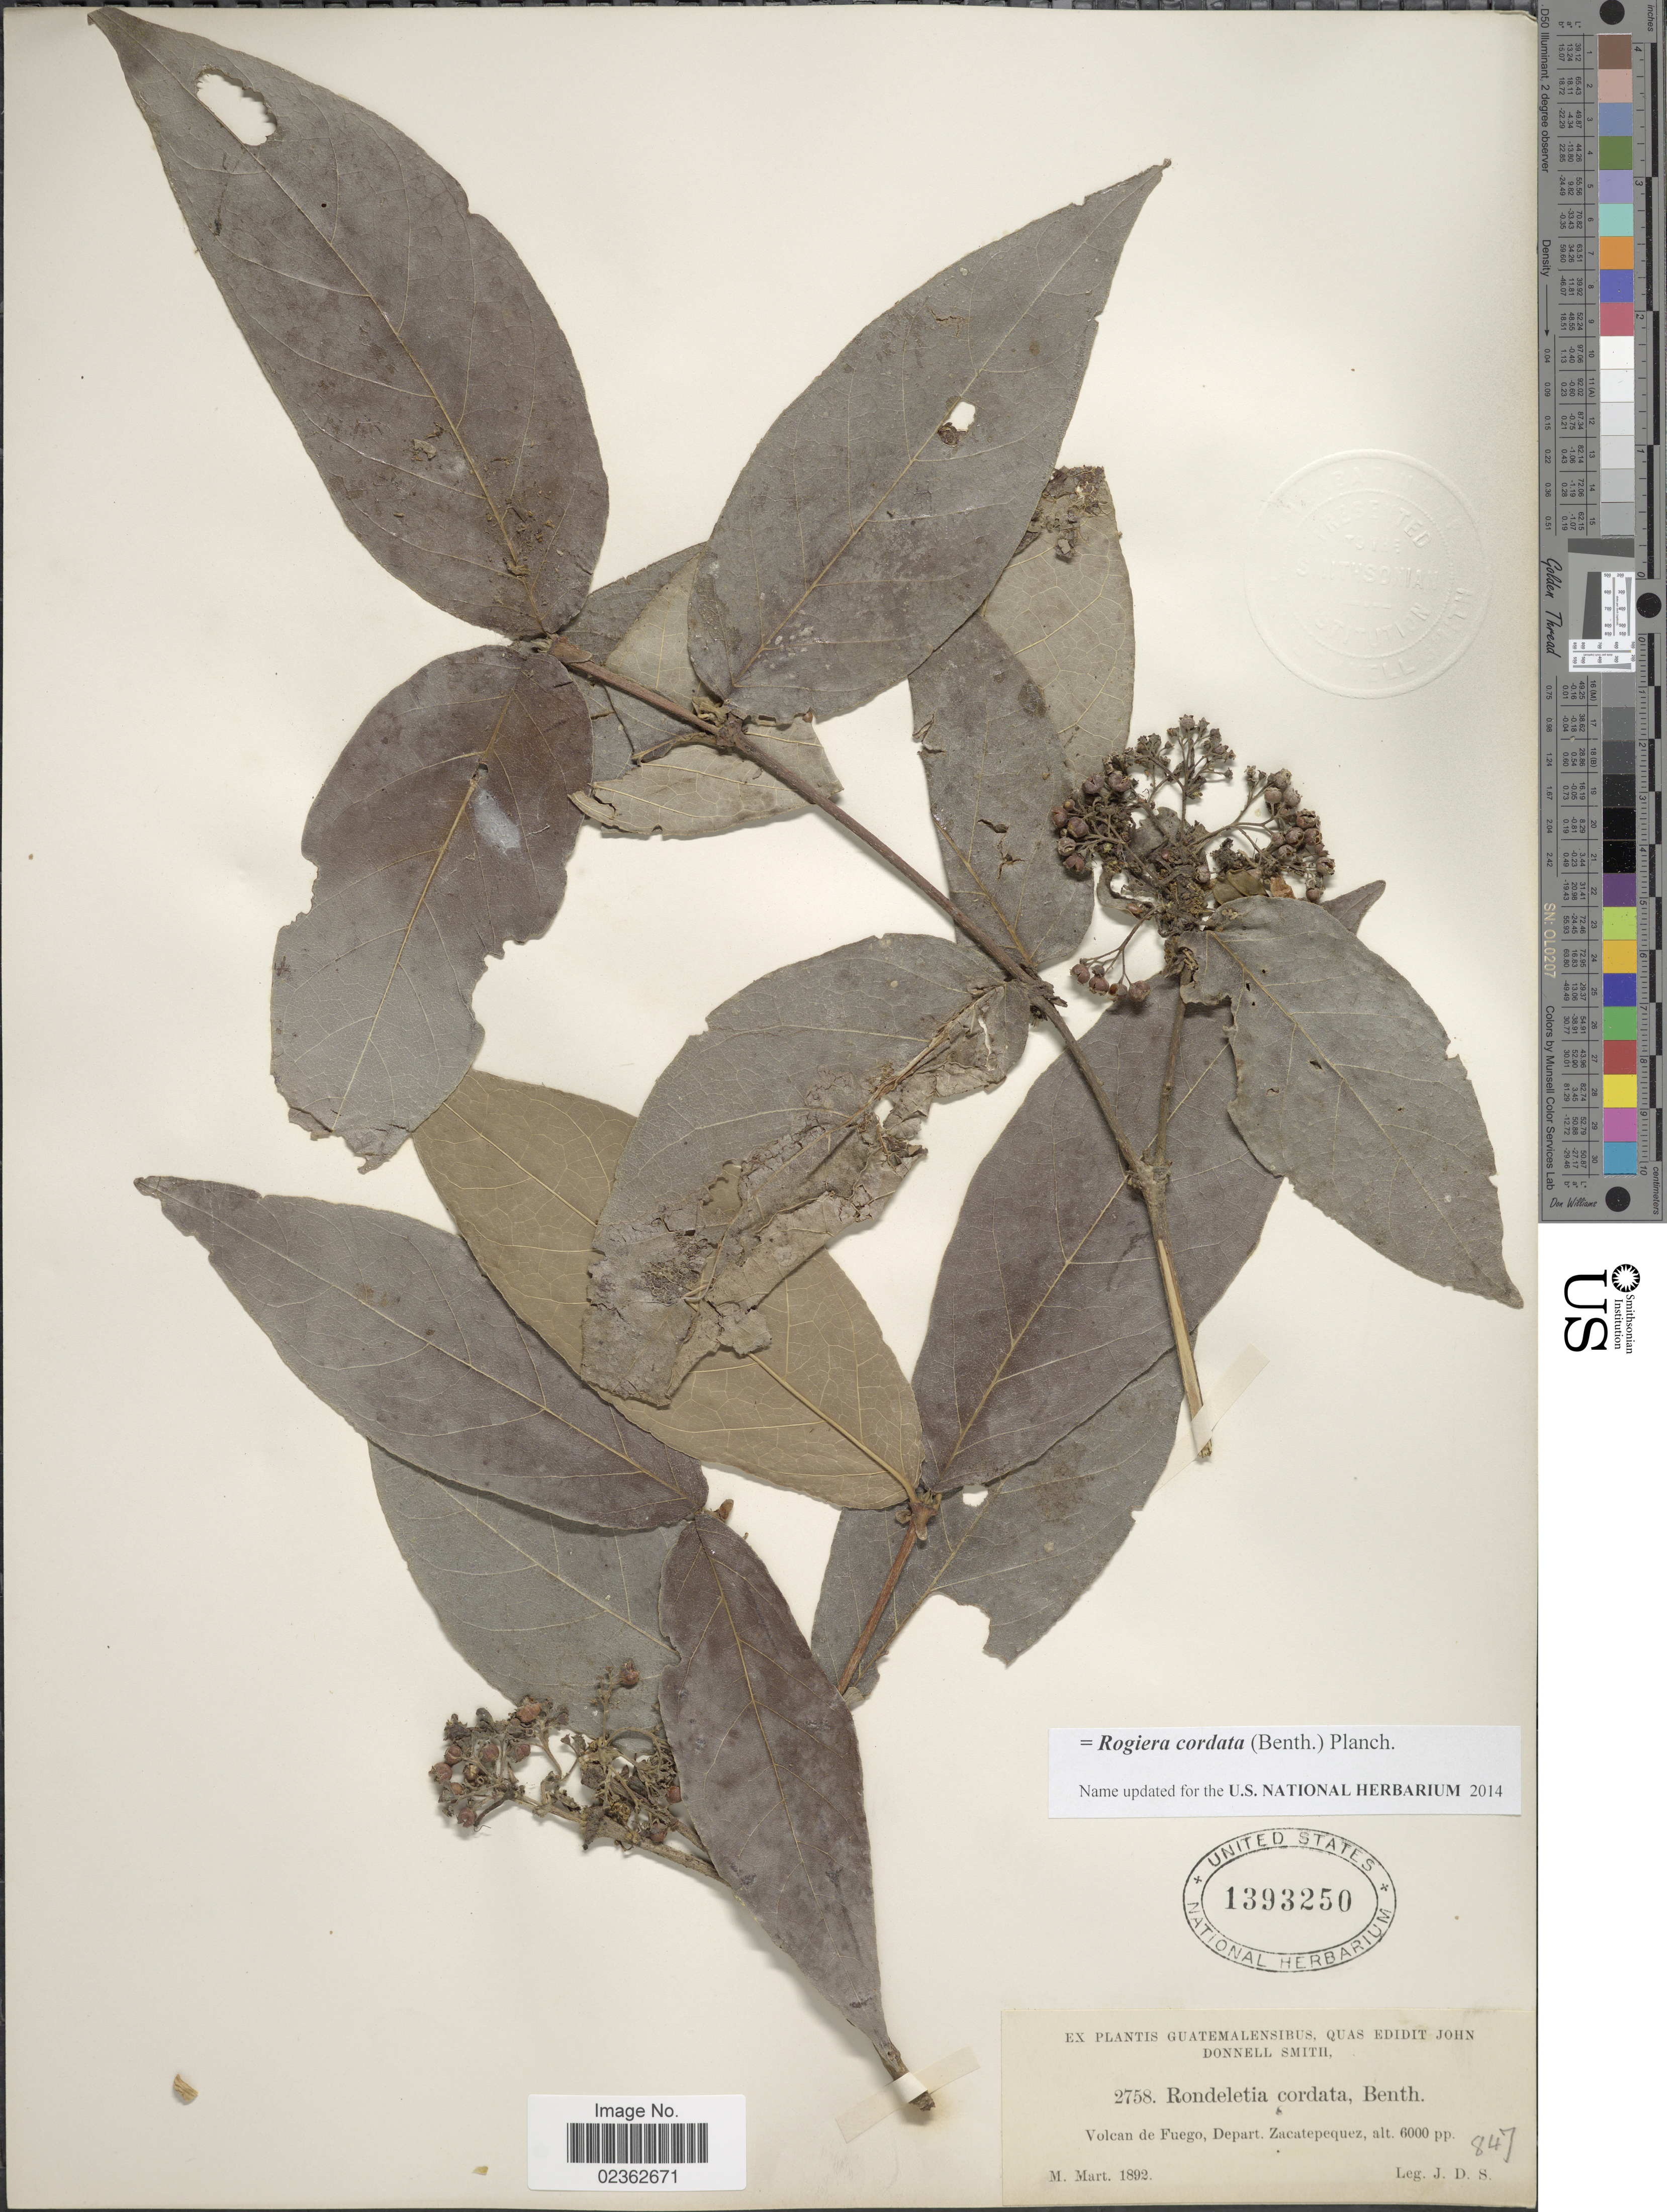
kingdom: Plantae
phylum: Tracheophyta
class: Magnoliopsida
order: Gentianales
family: Rubiaceae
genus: Rogiera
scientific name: Rogiera cordata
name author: (Benth.) Planch.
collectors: J. Donnell Smith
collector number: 2758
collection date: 1892-03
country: Guatemala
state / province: Sacatepéquez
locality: Volcan de Fuego, Depart. Zacatepequez.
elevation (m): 1829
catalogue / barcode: US 1393250